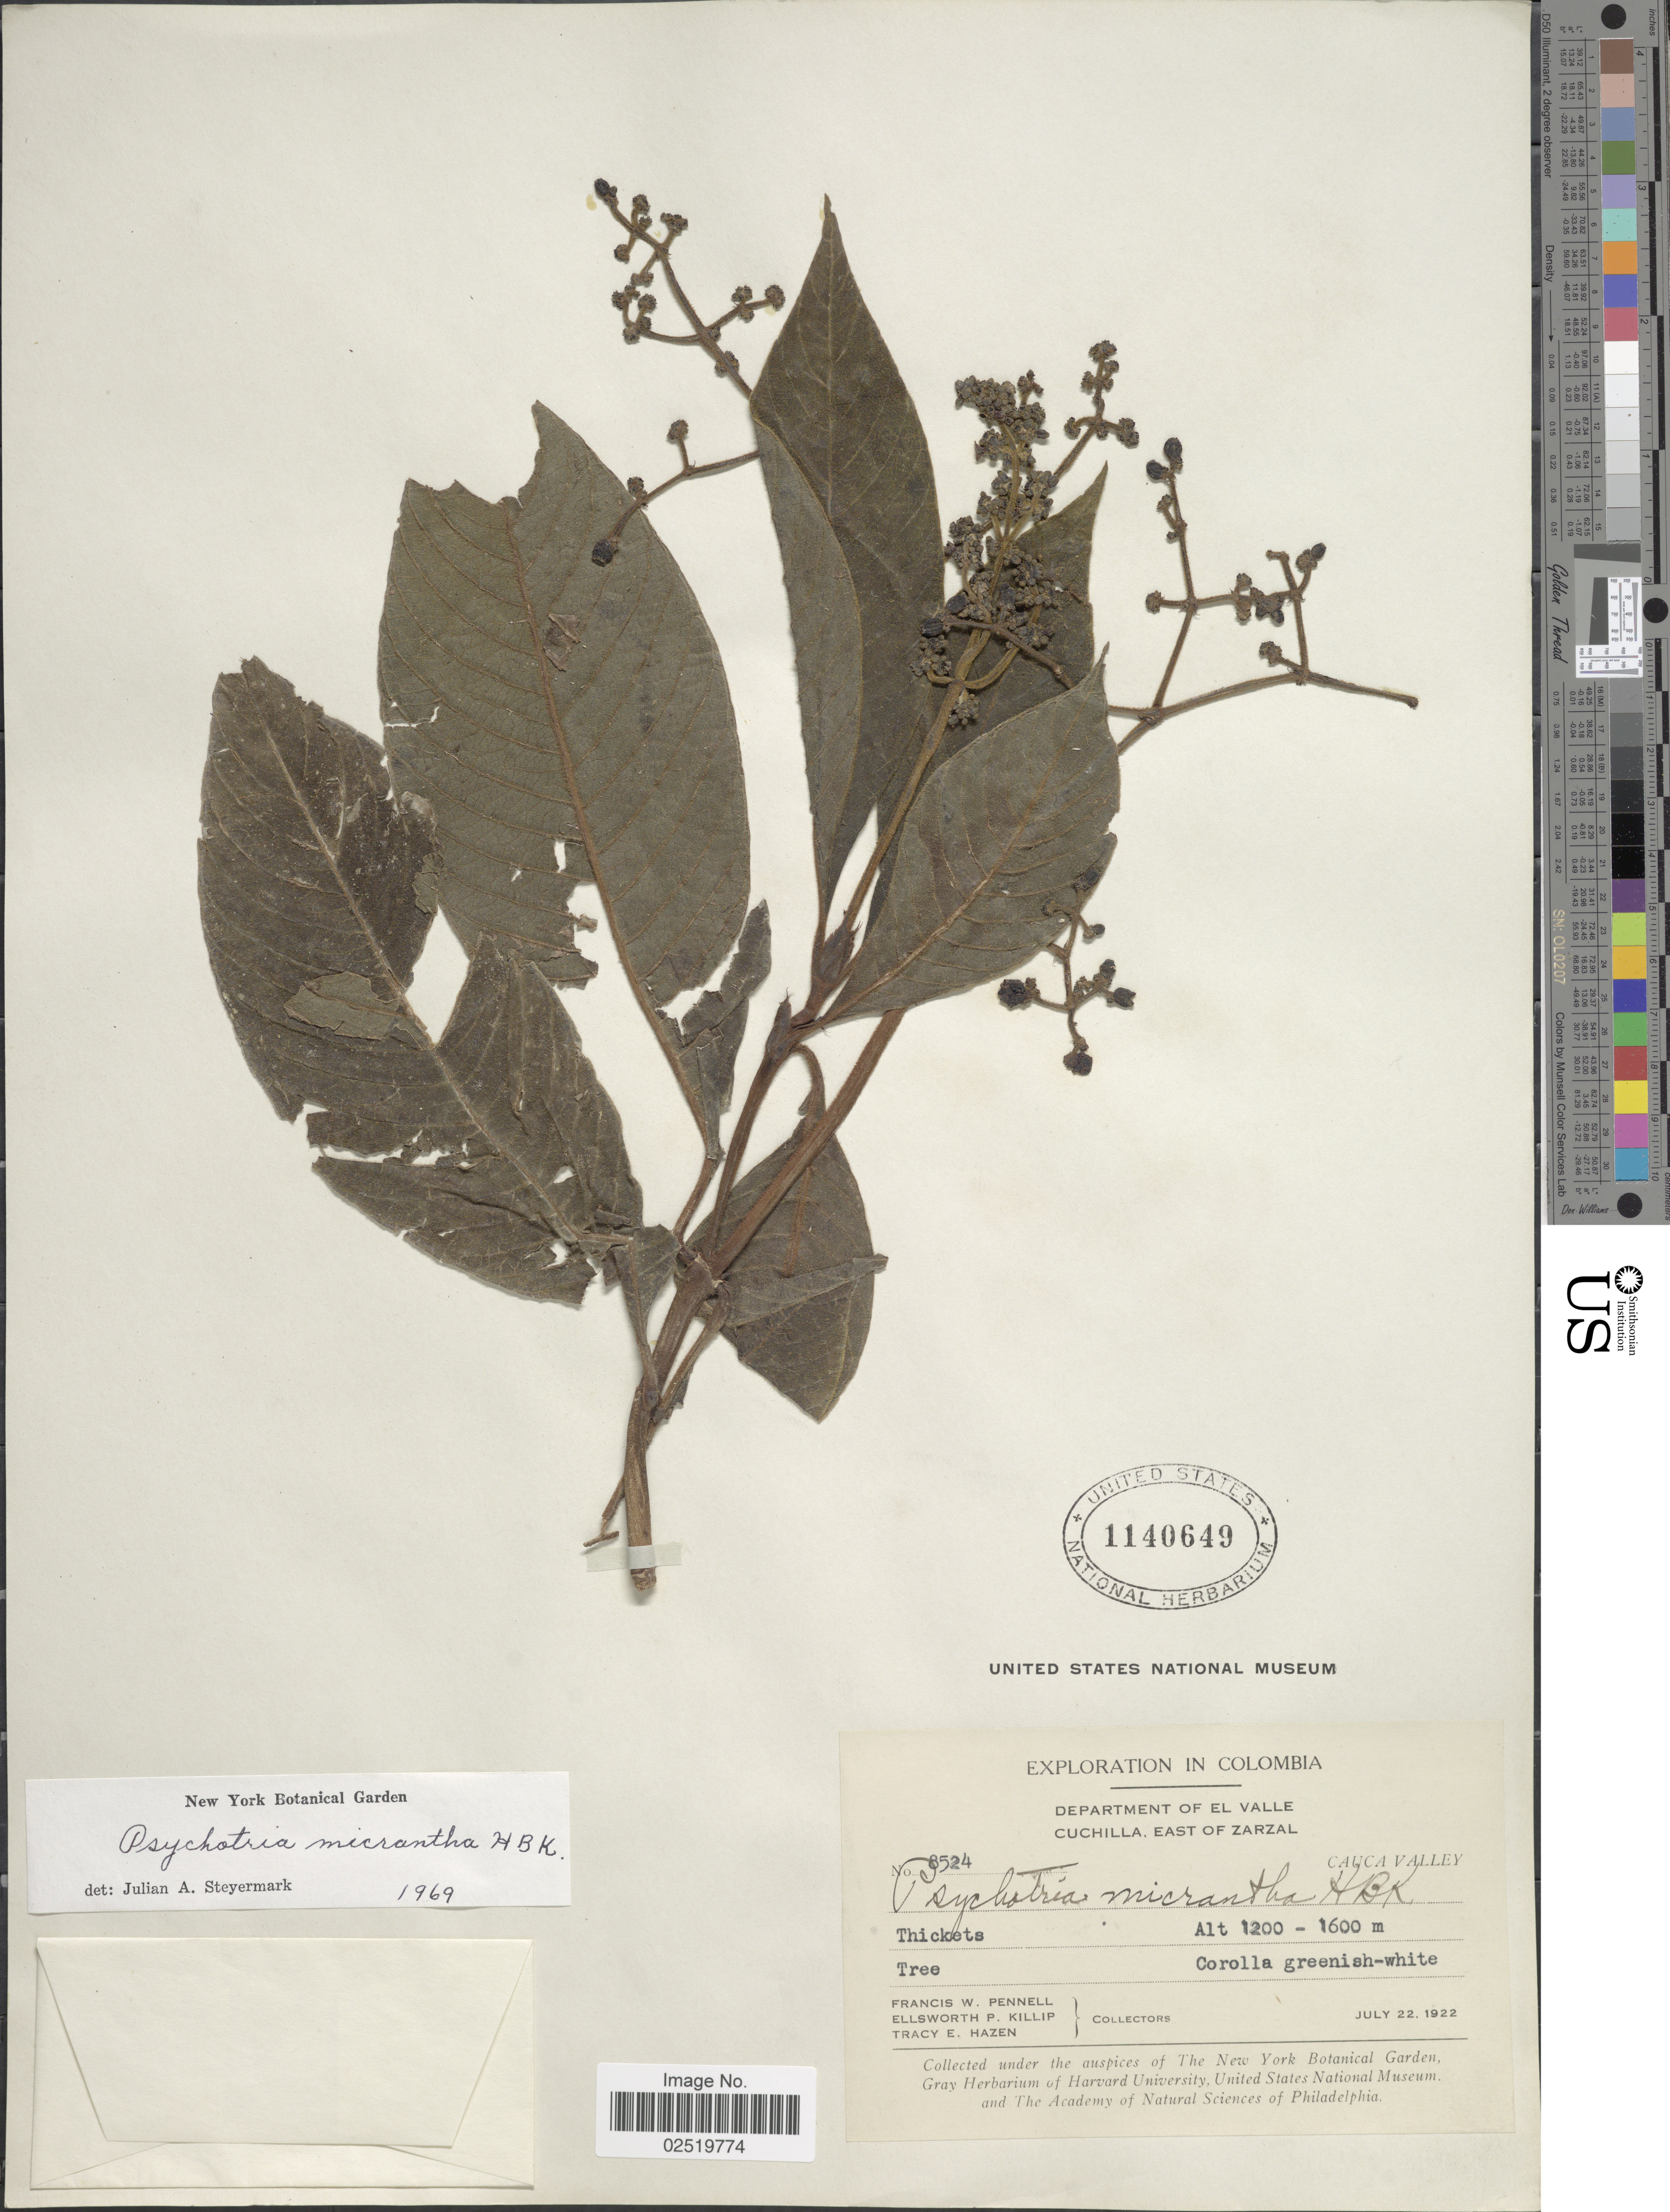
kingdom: Plantae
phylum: Tracheophyta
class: Magnoliopsida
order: Gentianales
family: Rubiaceae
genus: Psychotria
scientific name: Psychotria micrantha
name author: Kunth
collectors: F. W. Pennell, E. P. Killip & T. E. Hazen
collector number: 8524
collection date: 1922-07-22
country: Colombia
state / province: Valle del Cauca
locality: Department of El Valle, Cuchilla, East of Zarzal, Cauca Valley, thickets.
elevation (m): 1200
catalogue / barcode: US 1140649